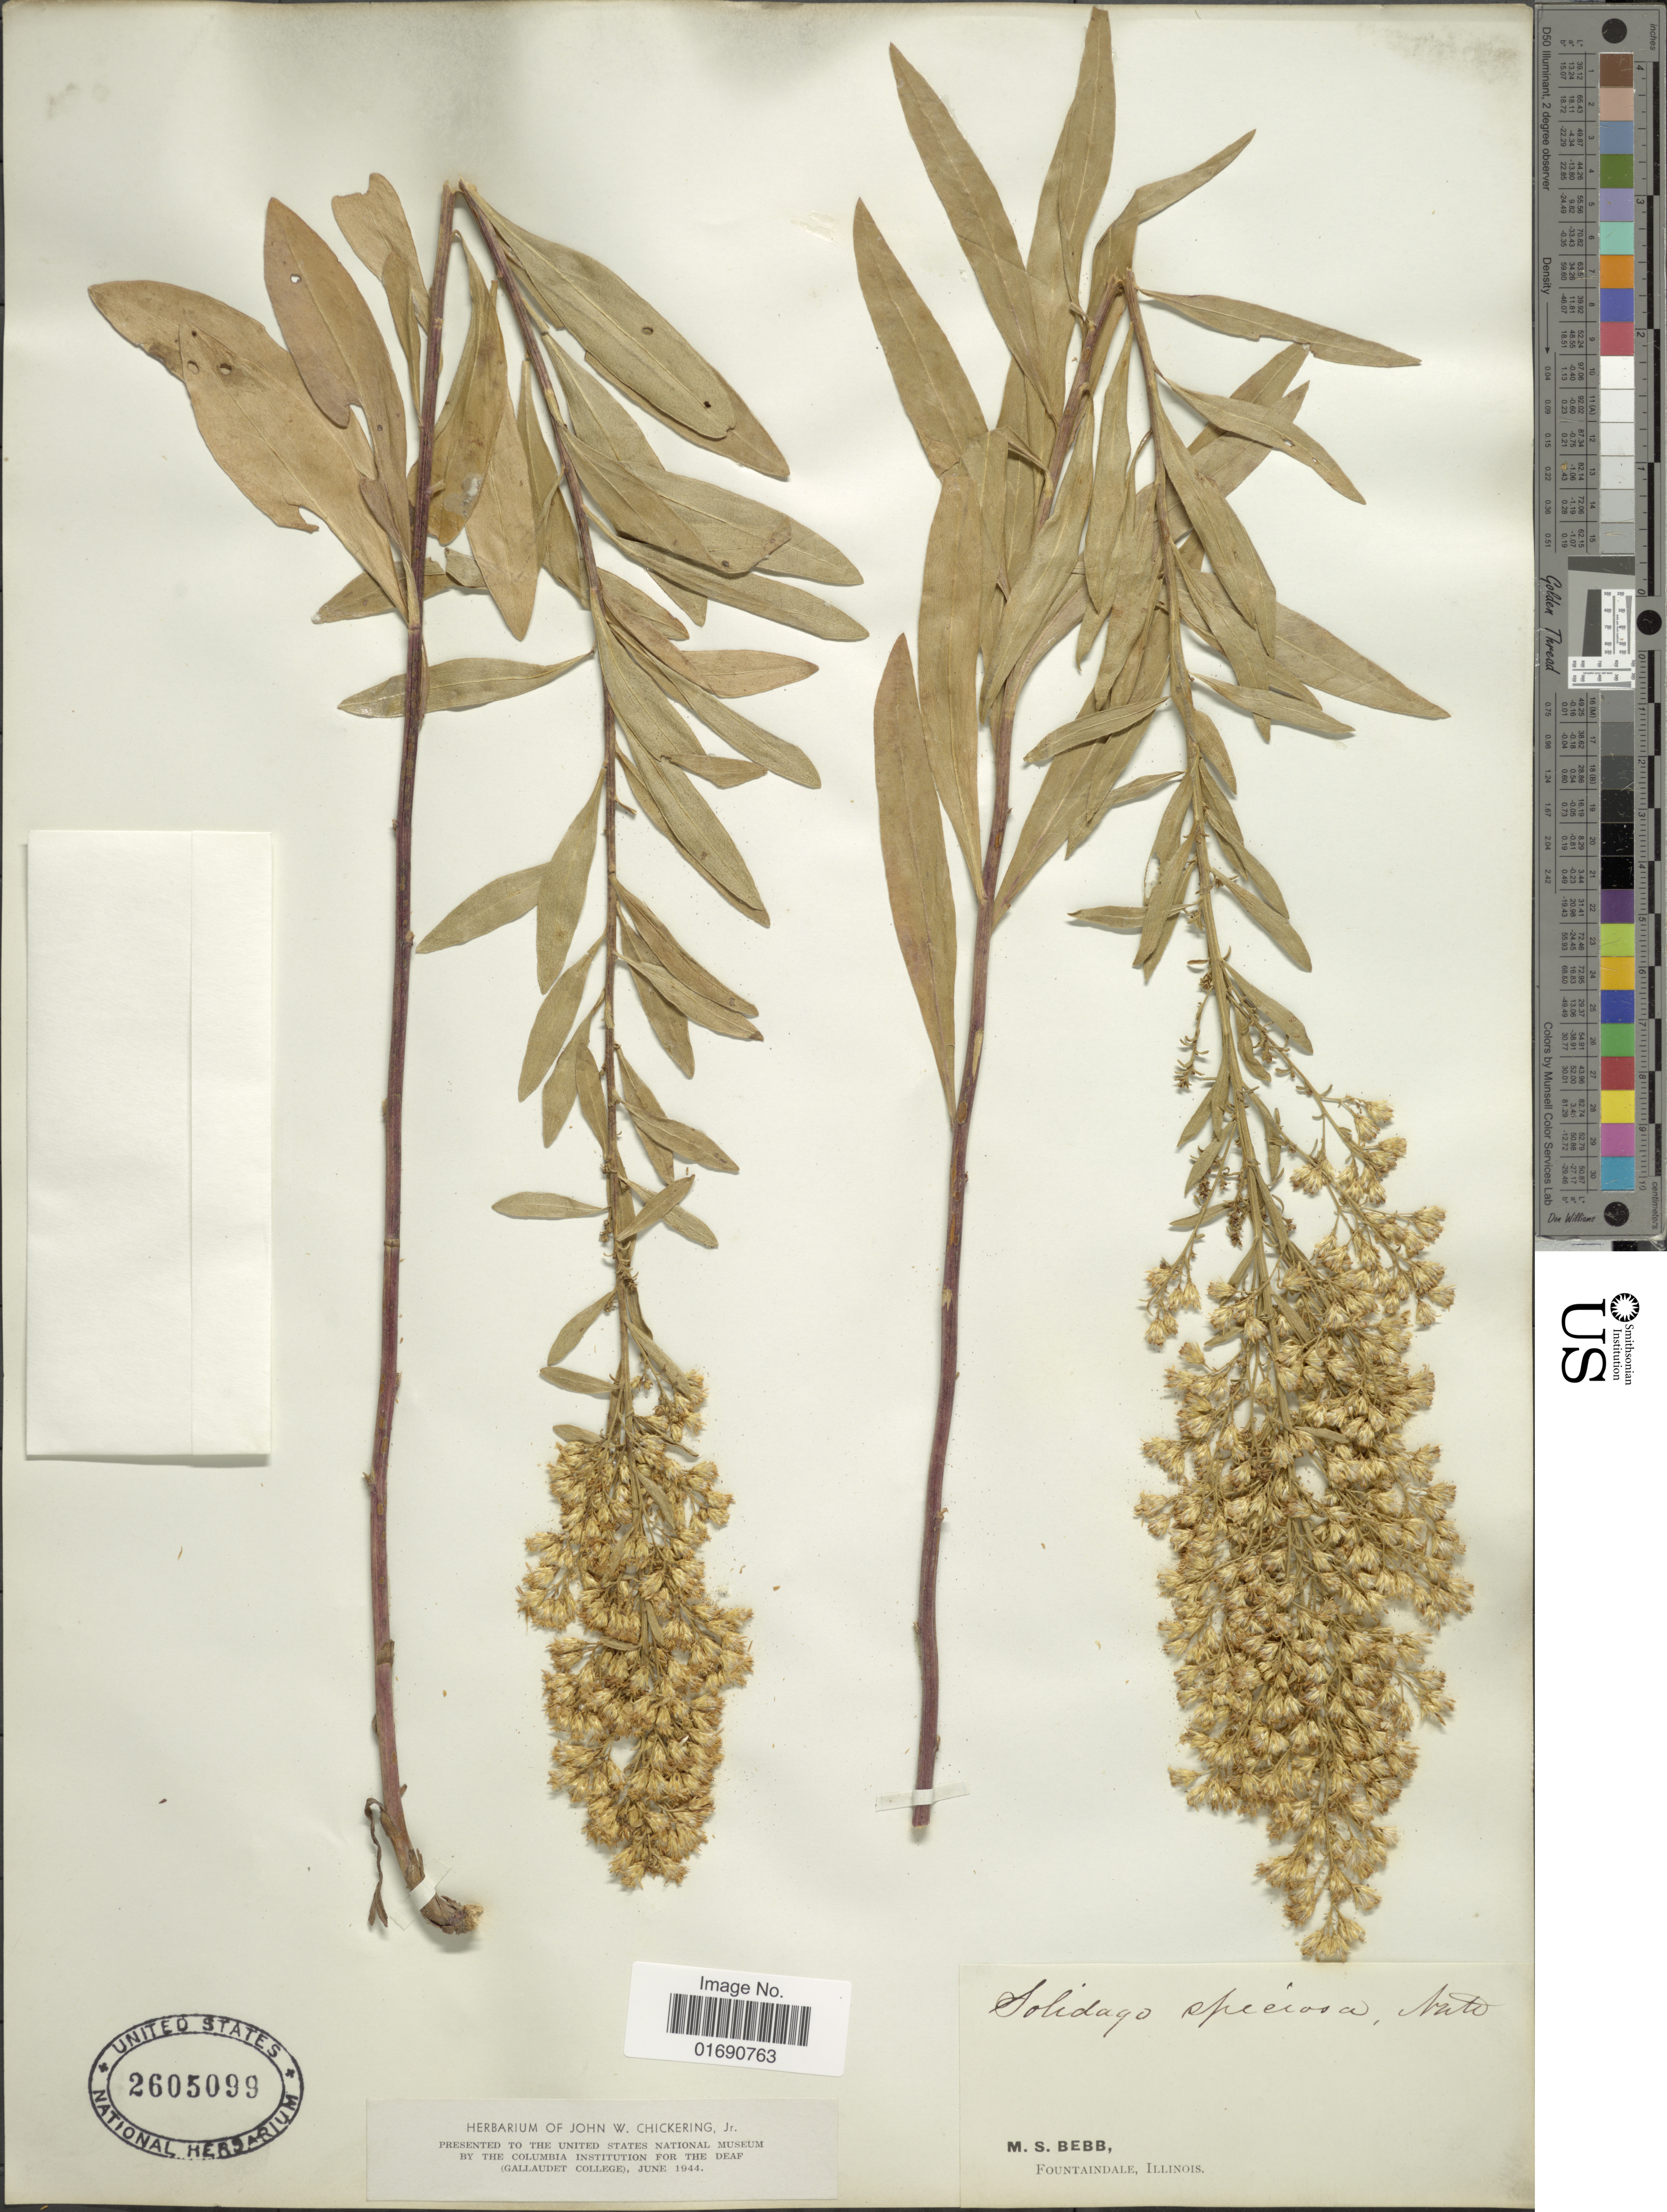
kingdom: Plantae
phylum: Tracheophyta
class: Magnoliopsida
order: Asterales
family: Asteraceae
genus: Solidago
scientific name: Solidago speciosa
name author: Nutt.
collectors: M. Bebb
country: United States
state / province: Illinois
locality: Fountaindale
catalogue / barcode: US 2605099